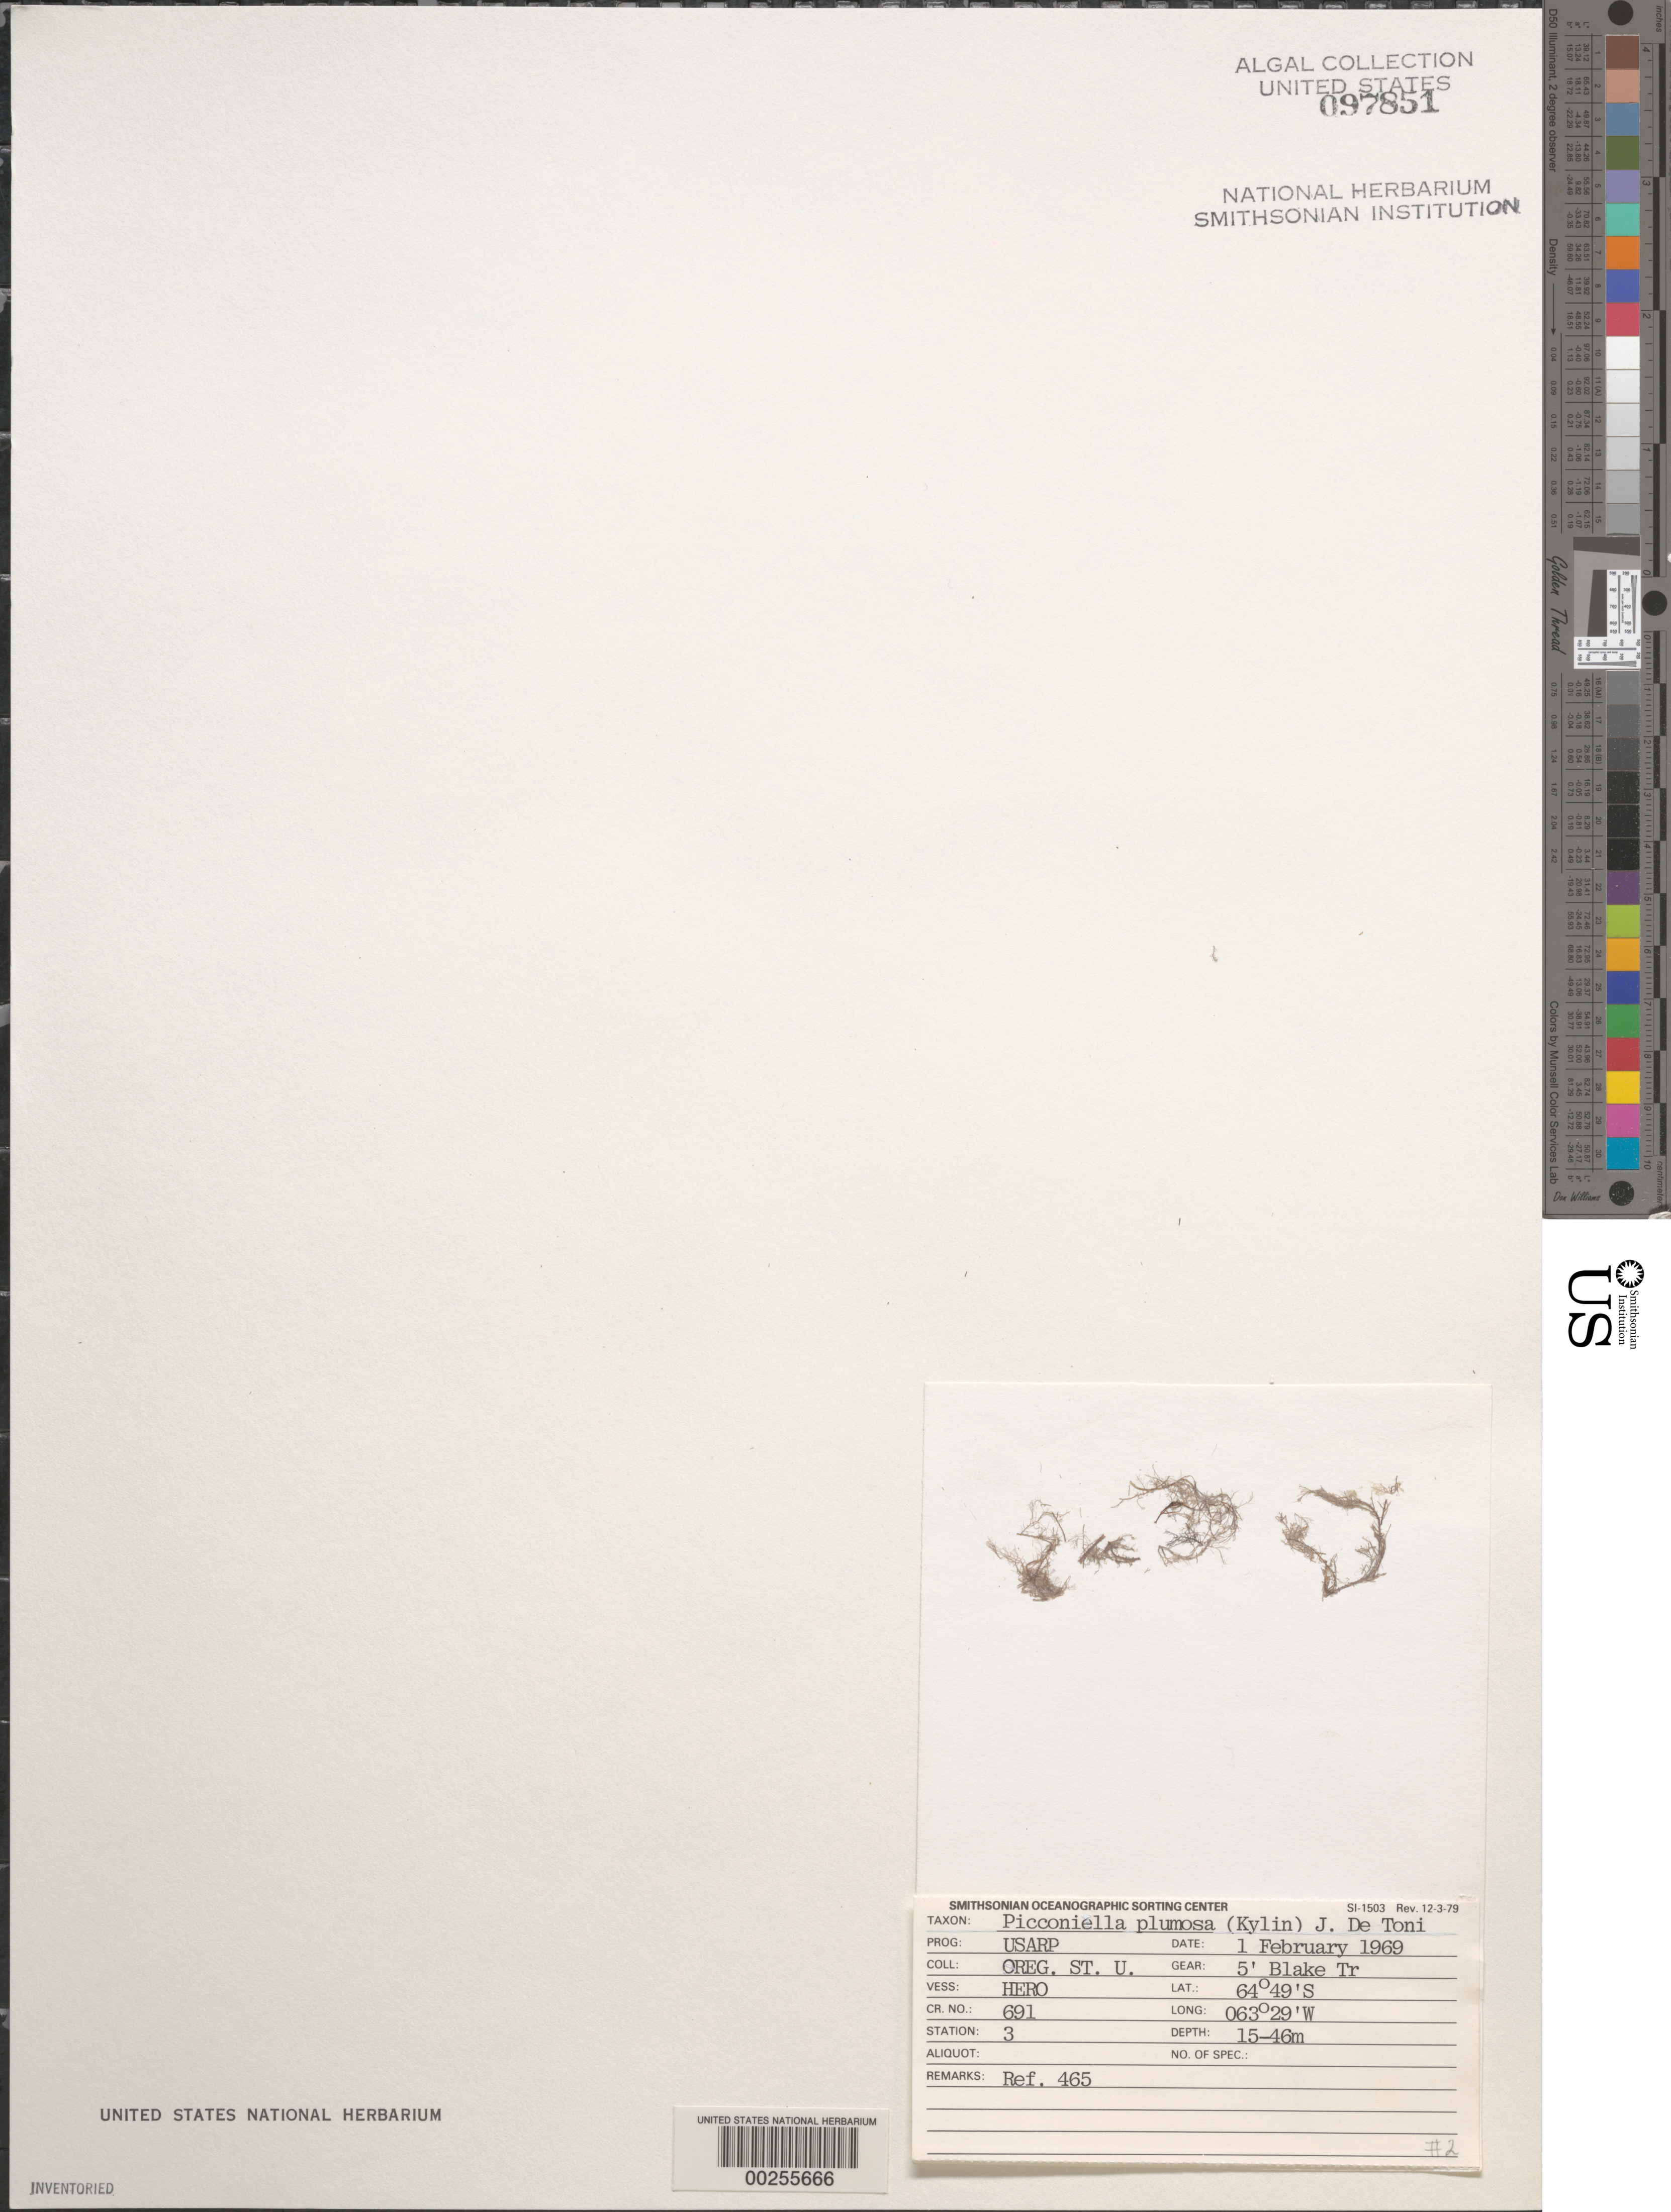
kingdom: Plantae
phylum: Rhodophyta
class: Florideophyceae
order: Ceramiales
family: Rhodomelaceae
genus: Picconiella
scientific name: Picconiella plumosa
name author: (Kylin) De Toni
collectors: Oregon State University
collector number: Station 3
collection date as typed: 01 Feb 1969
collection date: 1969-02-01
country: Antarctica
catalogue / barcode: US 97851